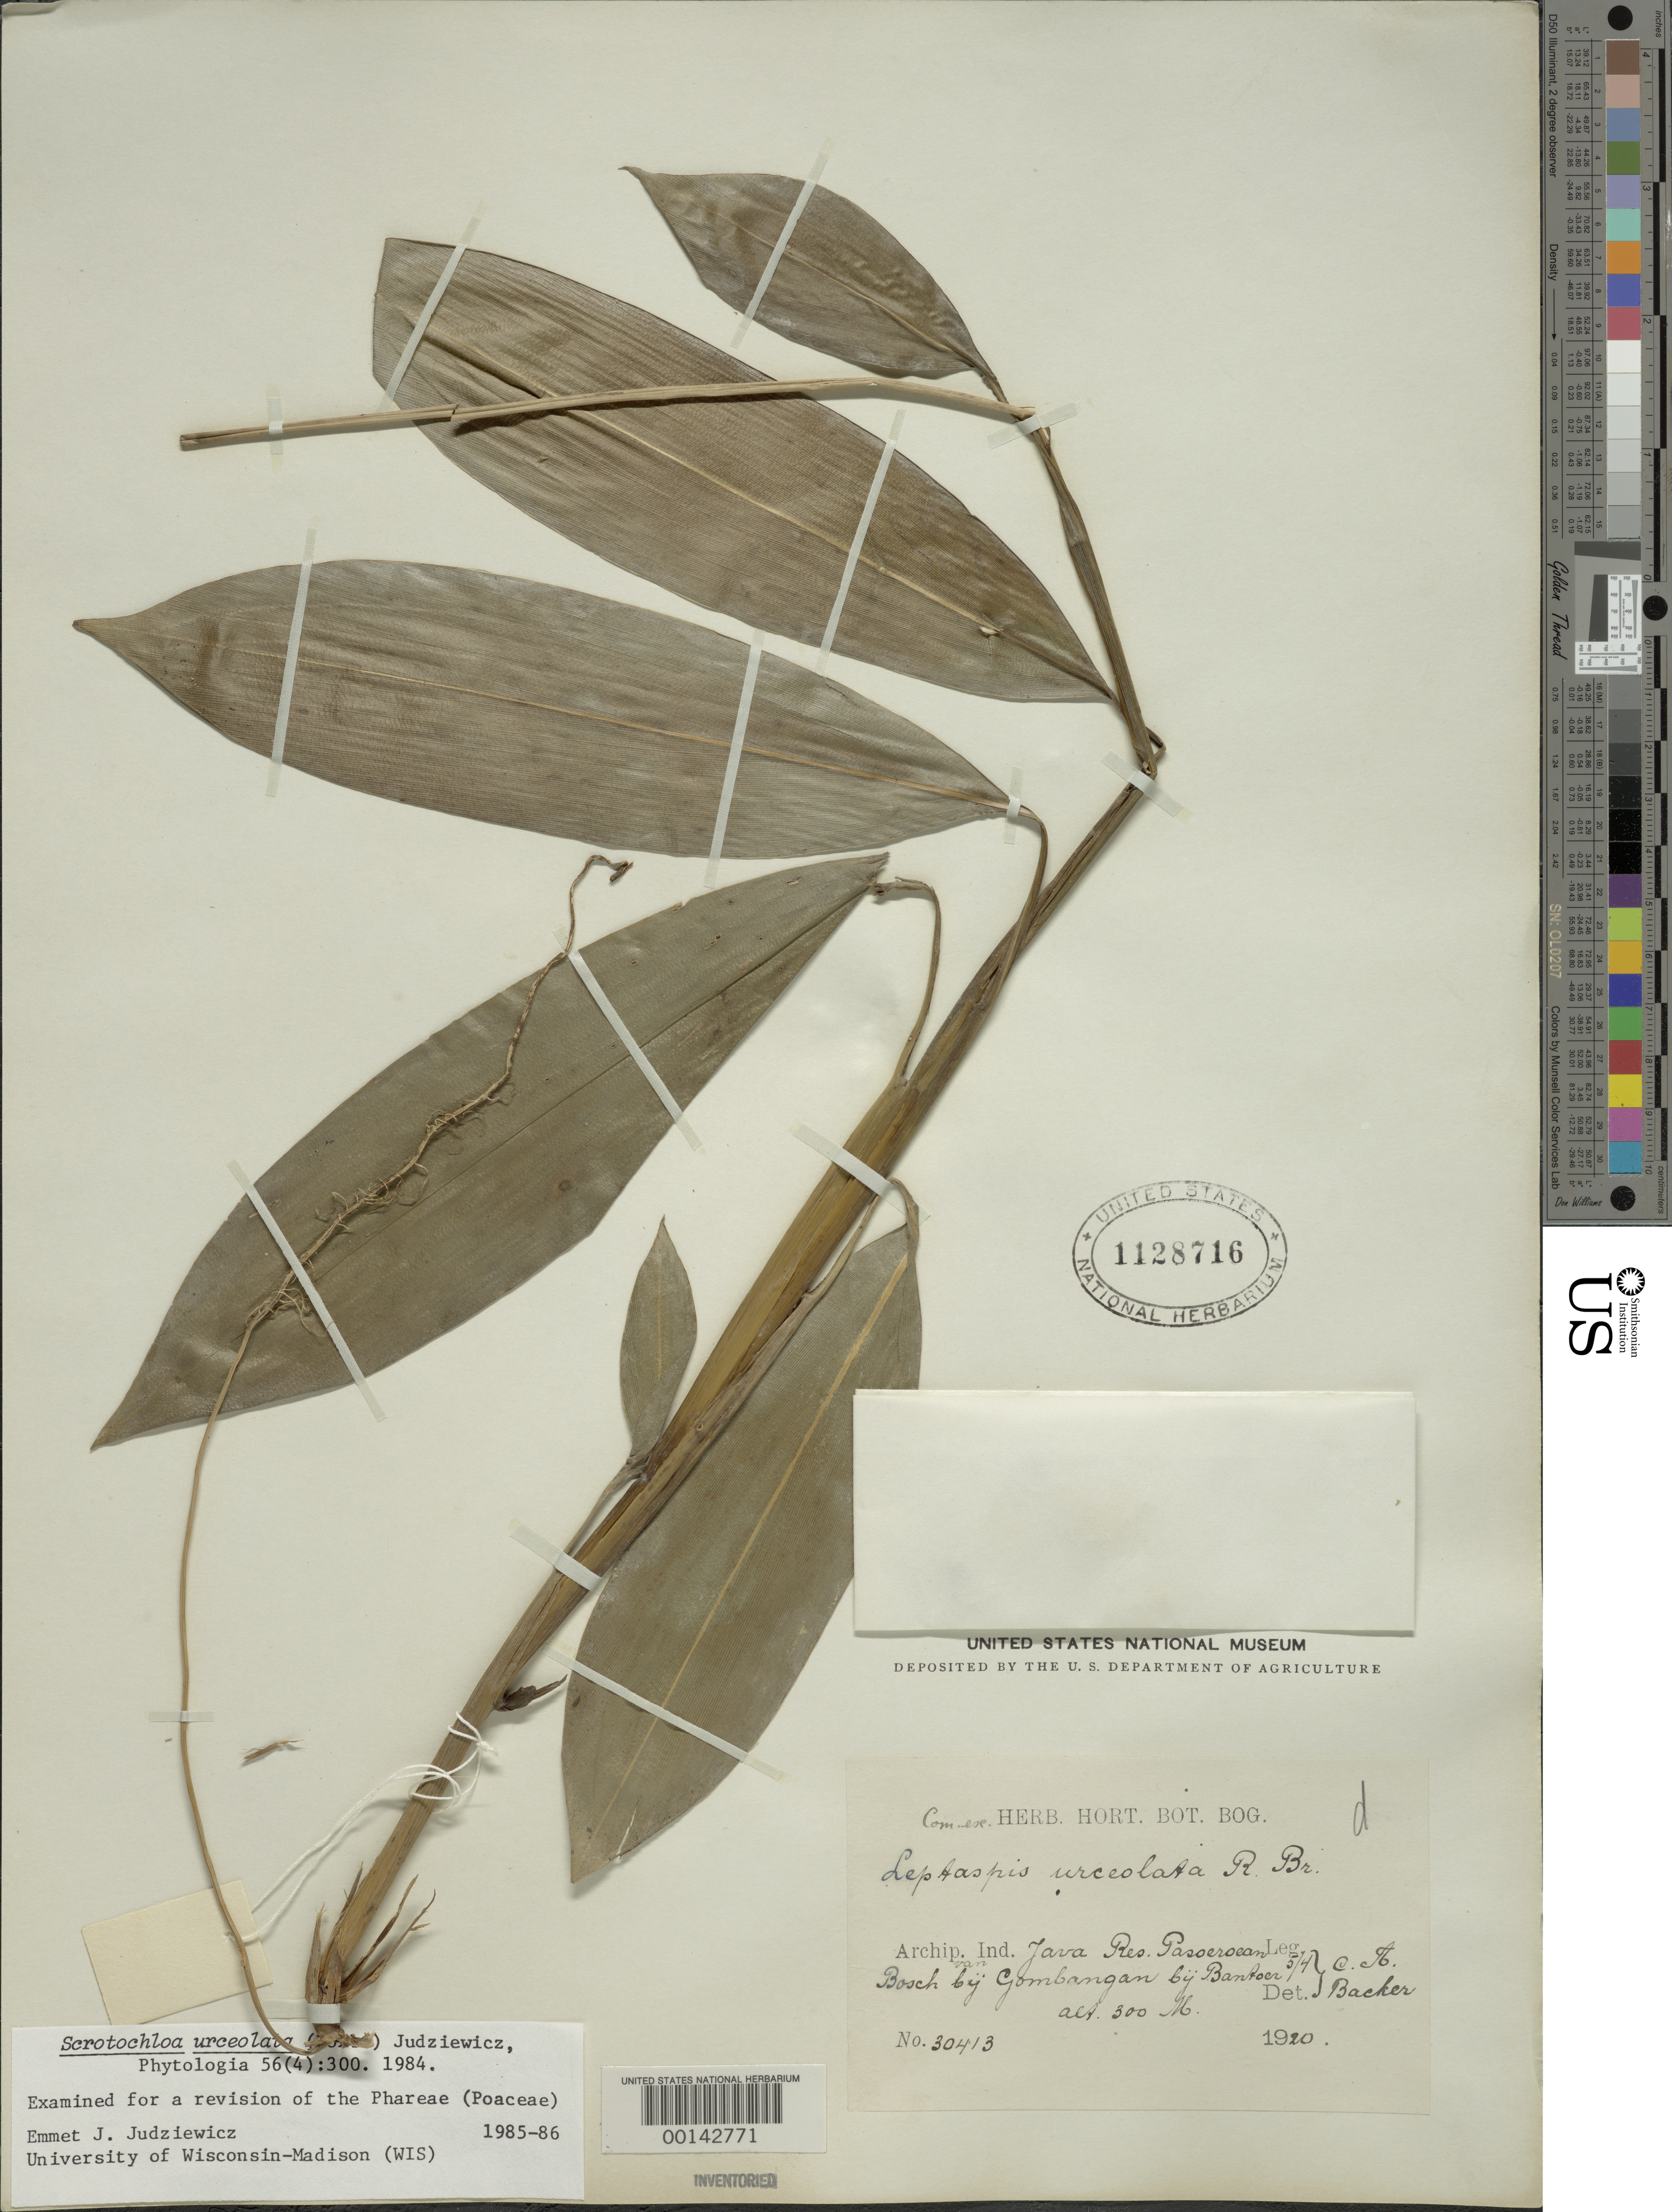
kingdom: Plantae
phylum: Tracheophyta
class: Liliopsida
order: Poales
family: Poaceae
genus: Scrotochloa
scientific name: Scrotochloa urceolata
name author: (Roxb.) Judz.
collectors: C. A. Backer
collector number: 30413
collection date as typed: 04 May 1920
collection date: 1920-05-04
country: Indonesia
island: Java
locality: Java res. passeroean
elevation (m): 300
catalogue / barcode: US 1128716